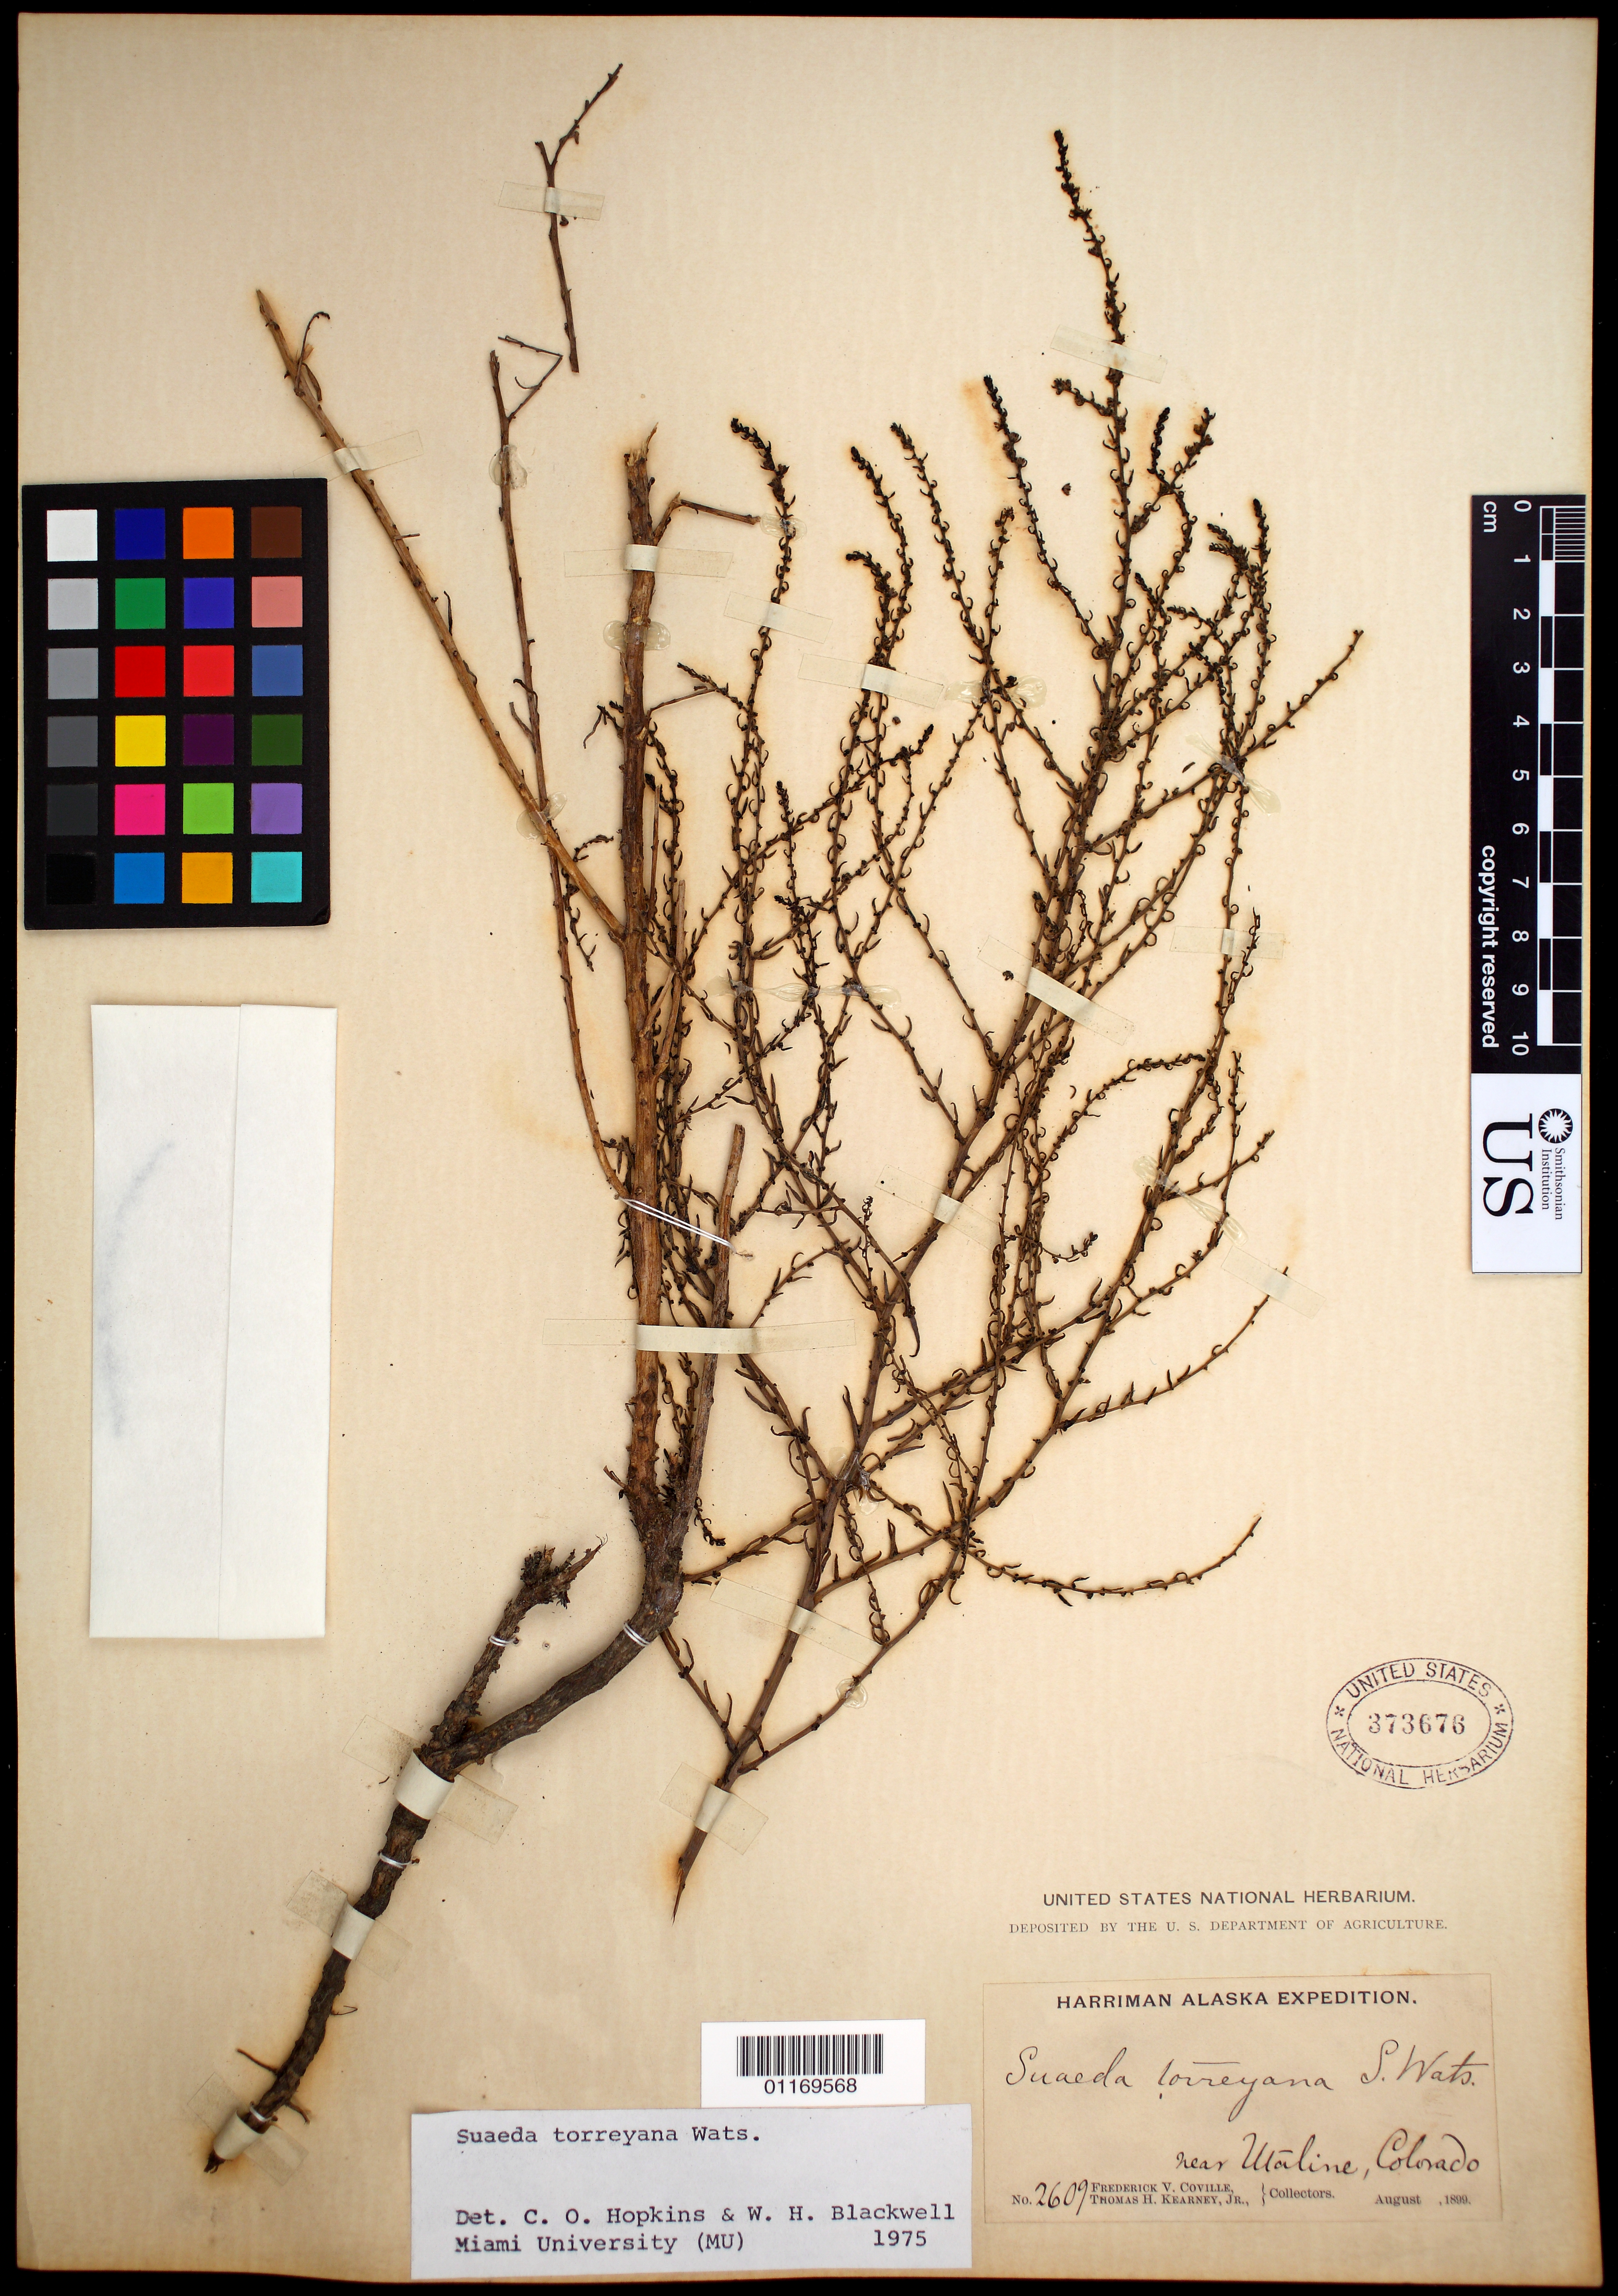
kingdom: Plantae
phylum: Tracheophyta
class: Magnoliopsida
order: Caryophyllales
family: Amaranthaceae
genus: Suaeda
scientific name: Suaeda torreyana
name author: S. Watson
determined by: Hopkins, C. O.; Blackwell, W. H.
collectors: F. V. Coville & T. H. Kearney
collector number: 2609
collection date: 1899-08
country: United States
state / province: Colorado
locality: Near Utaline.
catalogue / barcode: US 373676